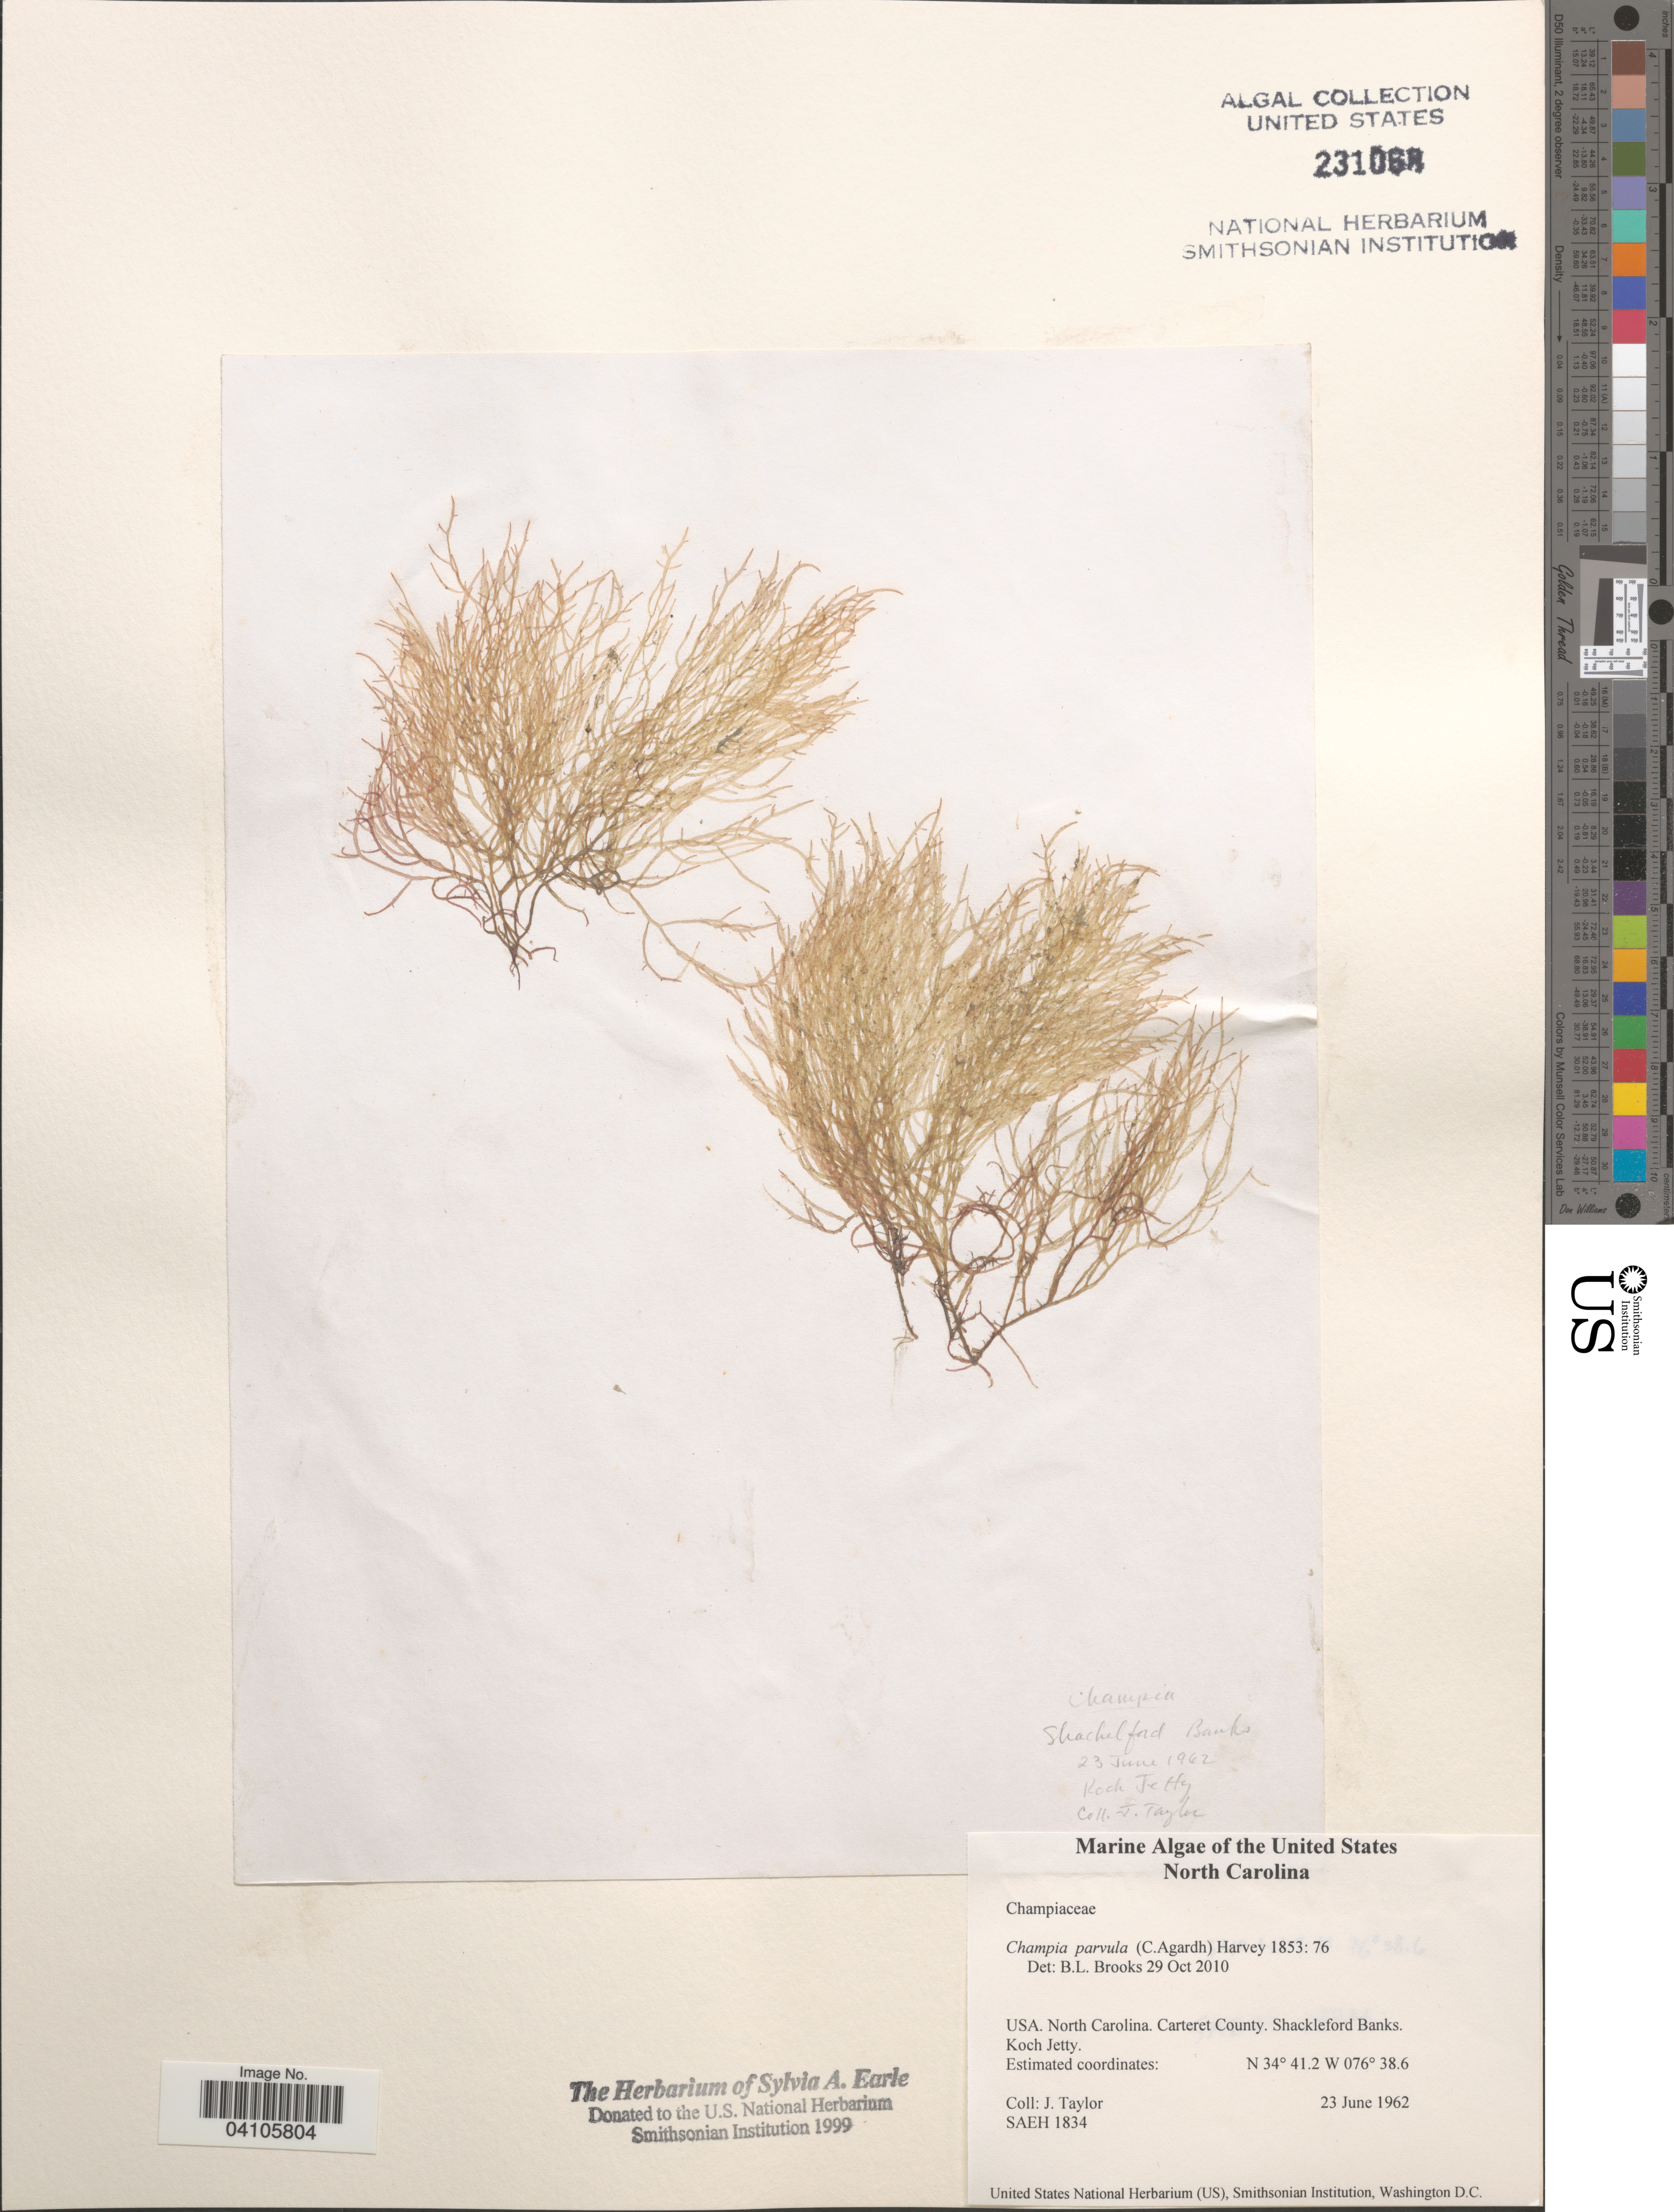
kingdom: Plantae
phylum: Rhodophyta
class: Florideophyceae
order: Rhodymeniales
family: Champiaceae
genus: Champia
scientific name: Champia parvula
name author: (C. Agardh) Harv.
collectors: J. Taylor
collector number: SAEH1834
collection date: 1962-06-23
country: United States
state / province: North Carolina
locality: Carteret County. Shackleford Banks. Koch Jetty.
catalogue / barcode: US 231068